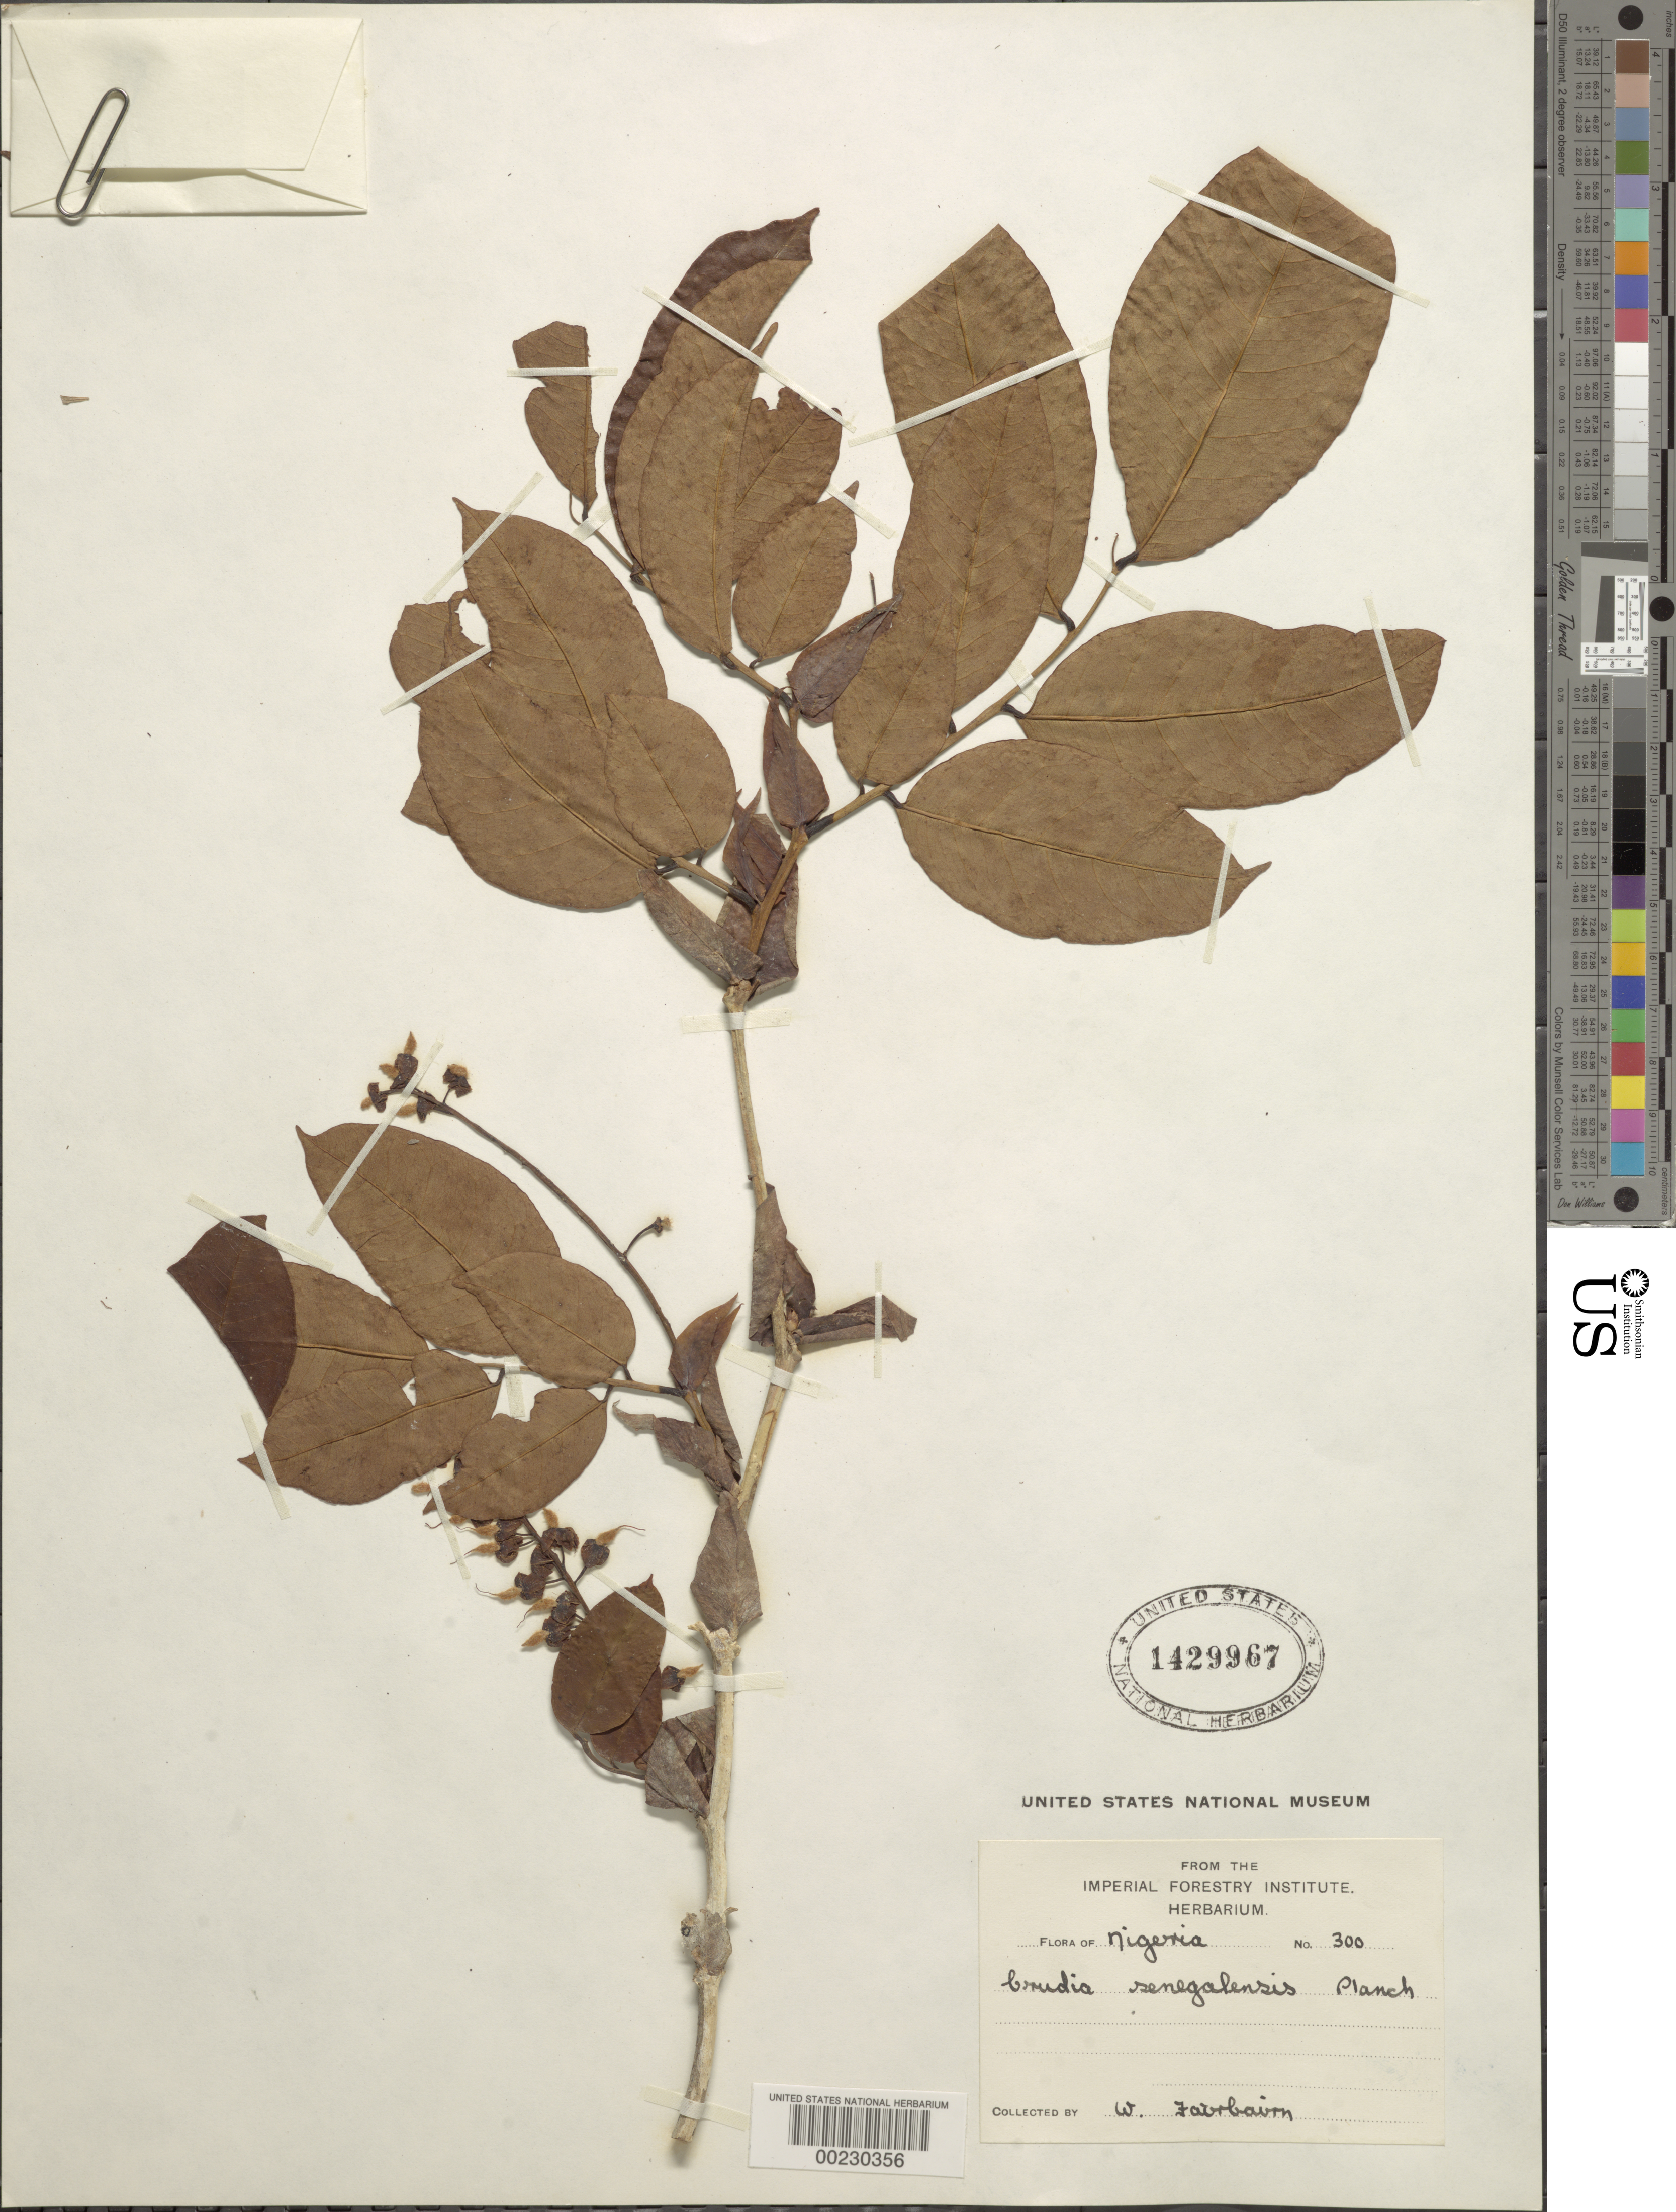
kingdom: Plantae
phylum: Tracheophyta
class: Magnoliopsida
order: Fabales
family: Fabaceae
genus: Crudia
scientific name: Crudia senegalensis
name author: Planch. ex Benth.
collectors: W. Fairbarn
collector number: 300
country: Nigeria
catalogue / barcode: US 1429967